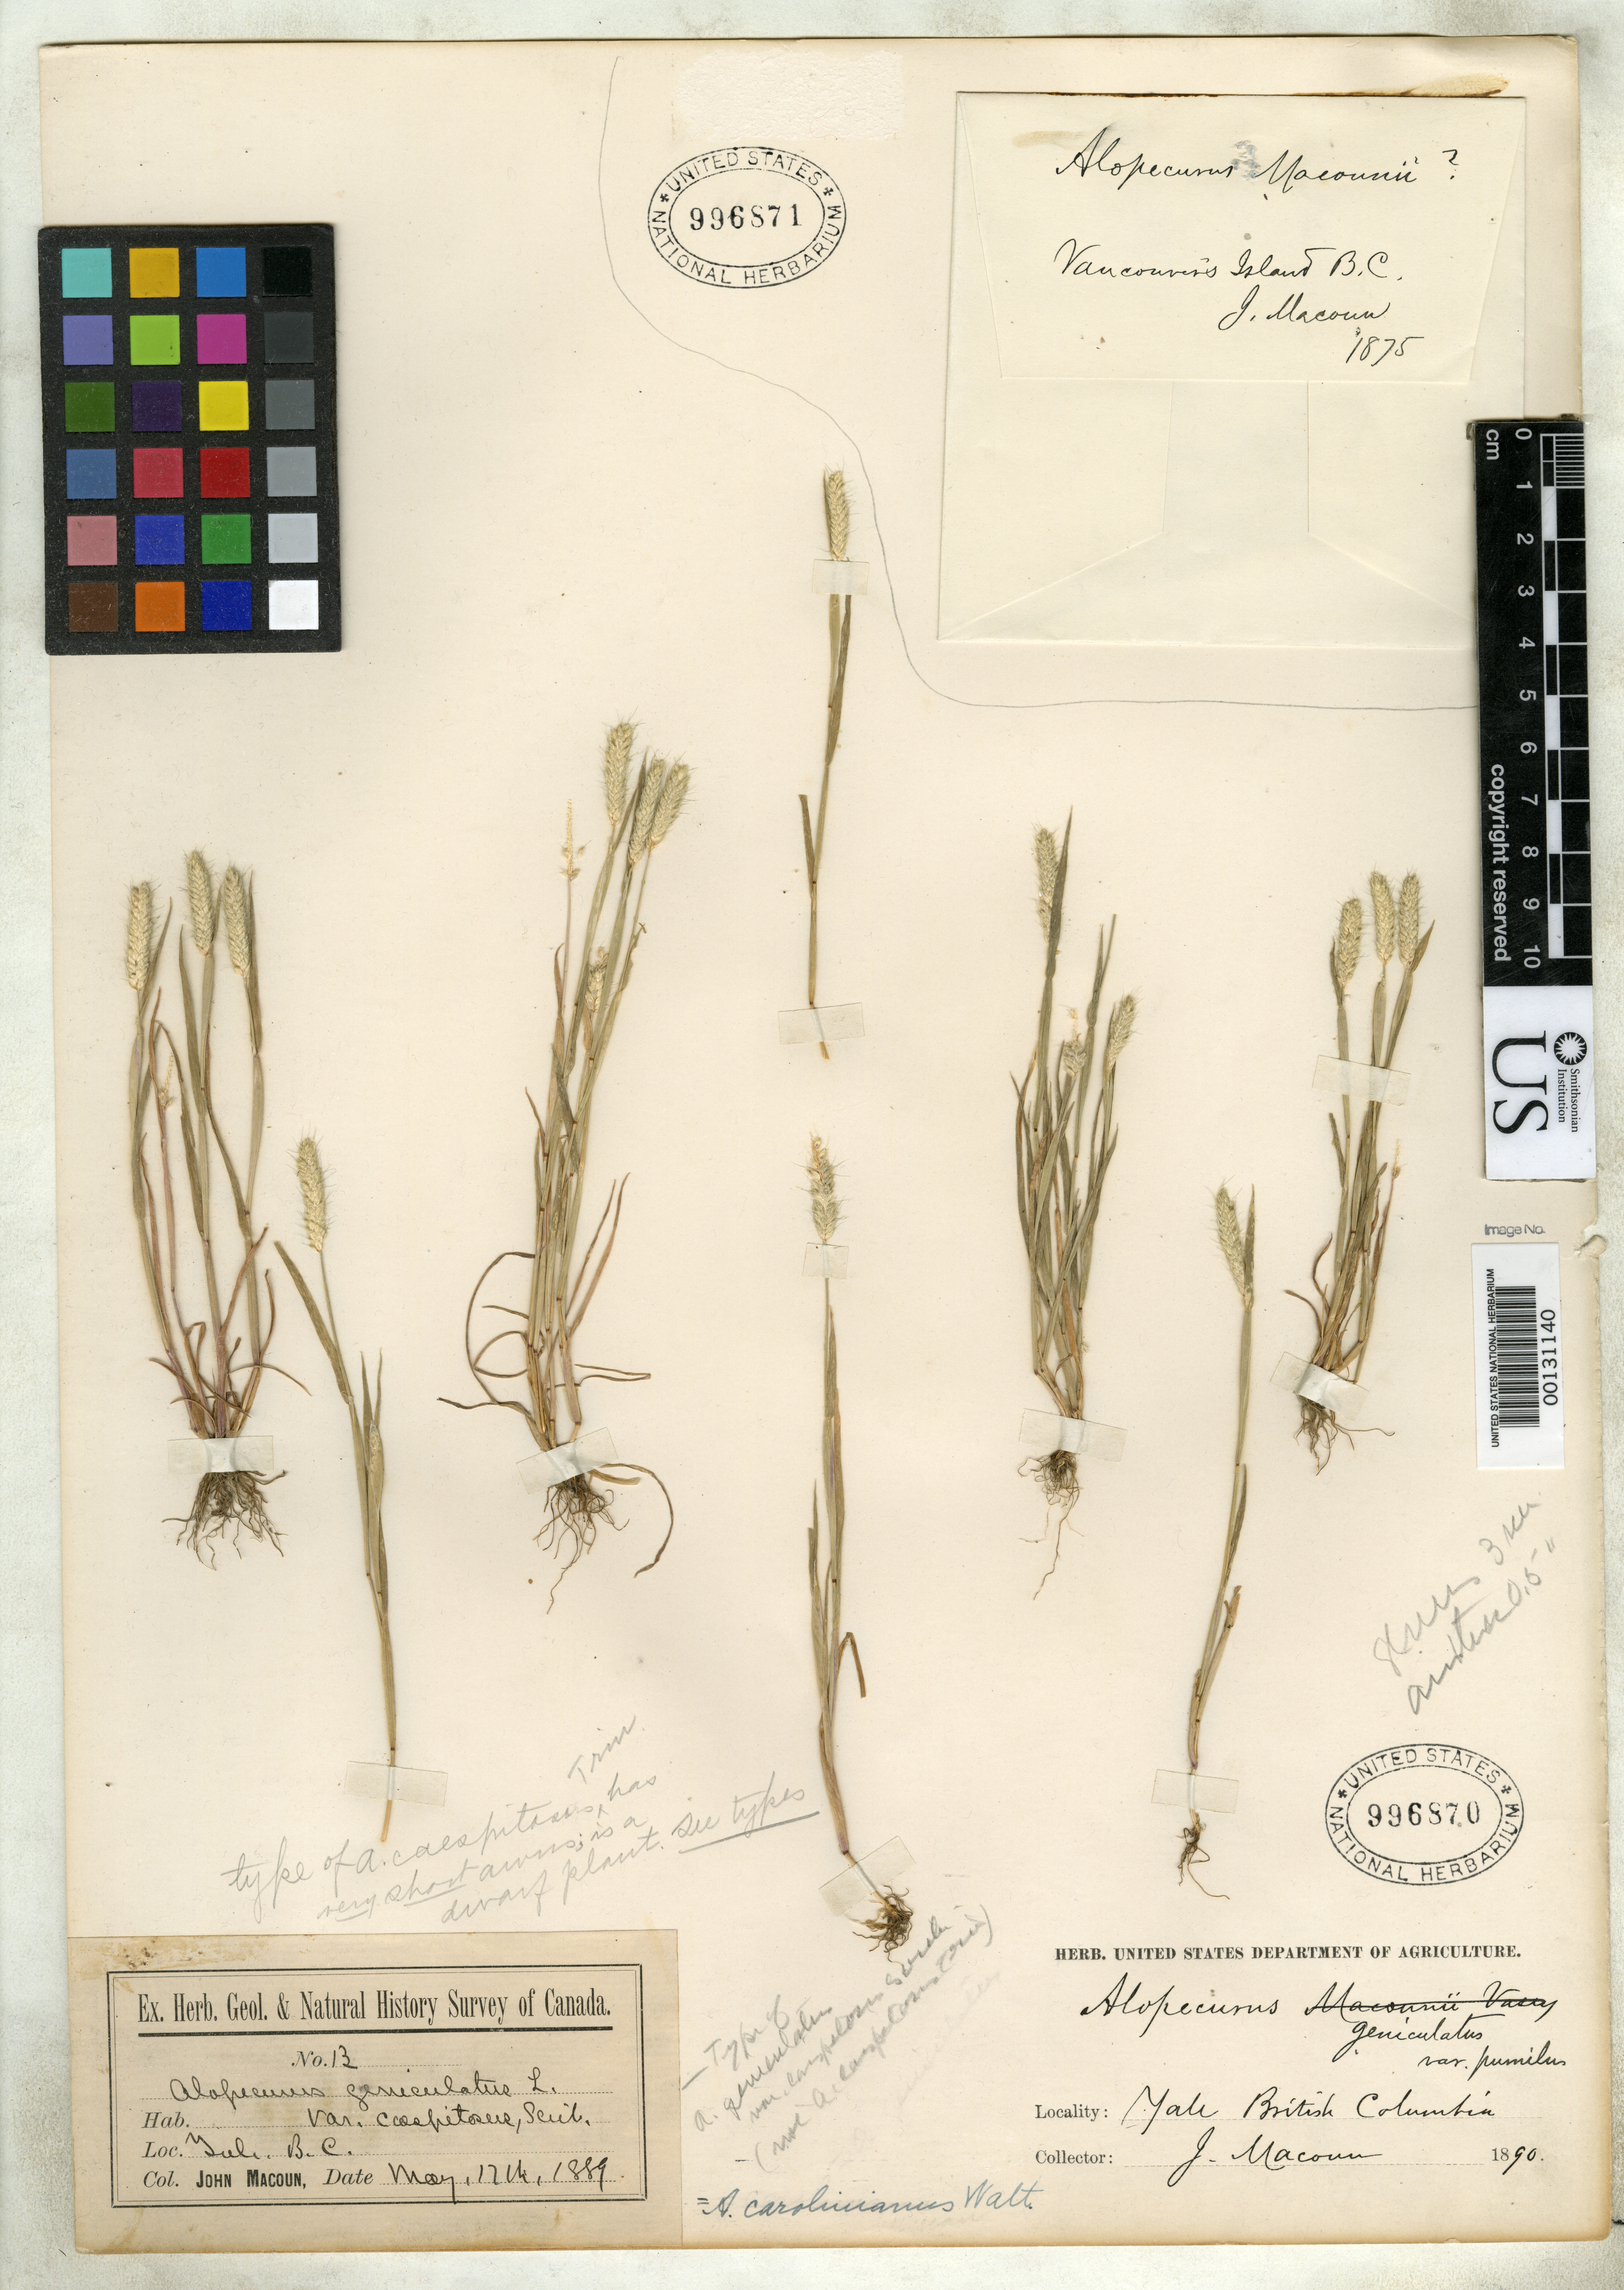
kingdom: Plantae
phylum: Tracheophyta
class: Liliopsida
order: Poales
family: Poaceae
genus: Alopecurus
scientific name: Alopecurus geniculatus var. caespitosus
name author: Scribn. in Macoun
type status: Holotype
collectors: J. Macoun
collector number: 13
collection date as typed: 17 May 1889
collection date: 1889-05-17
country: Canada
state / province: British Columbia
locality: Yale.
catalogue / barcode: US 996870